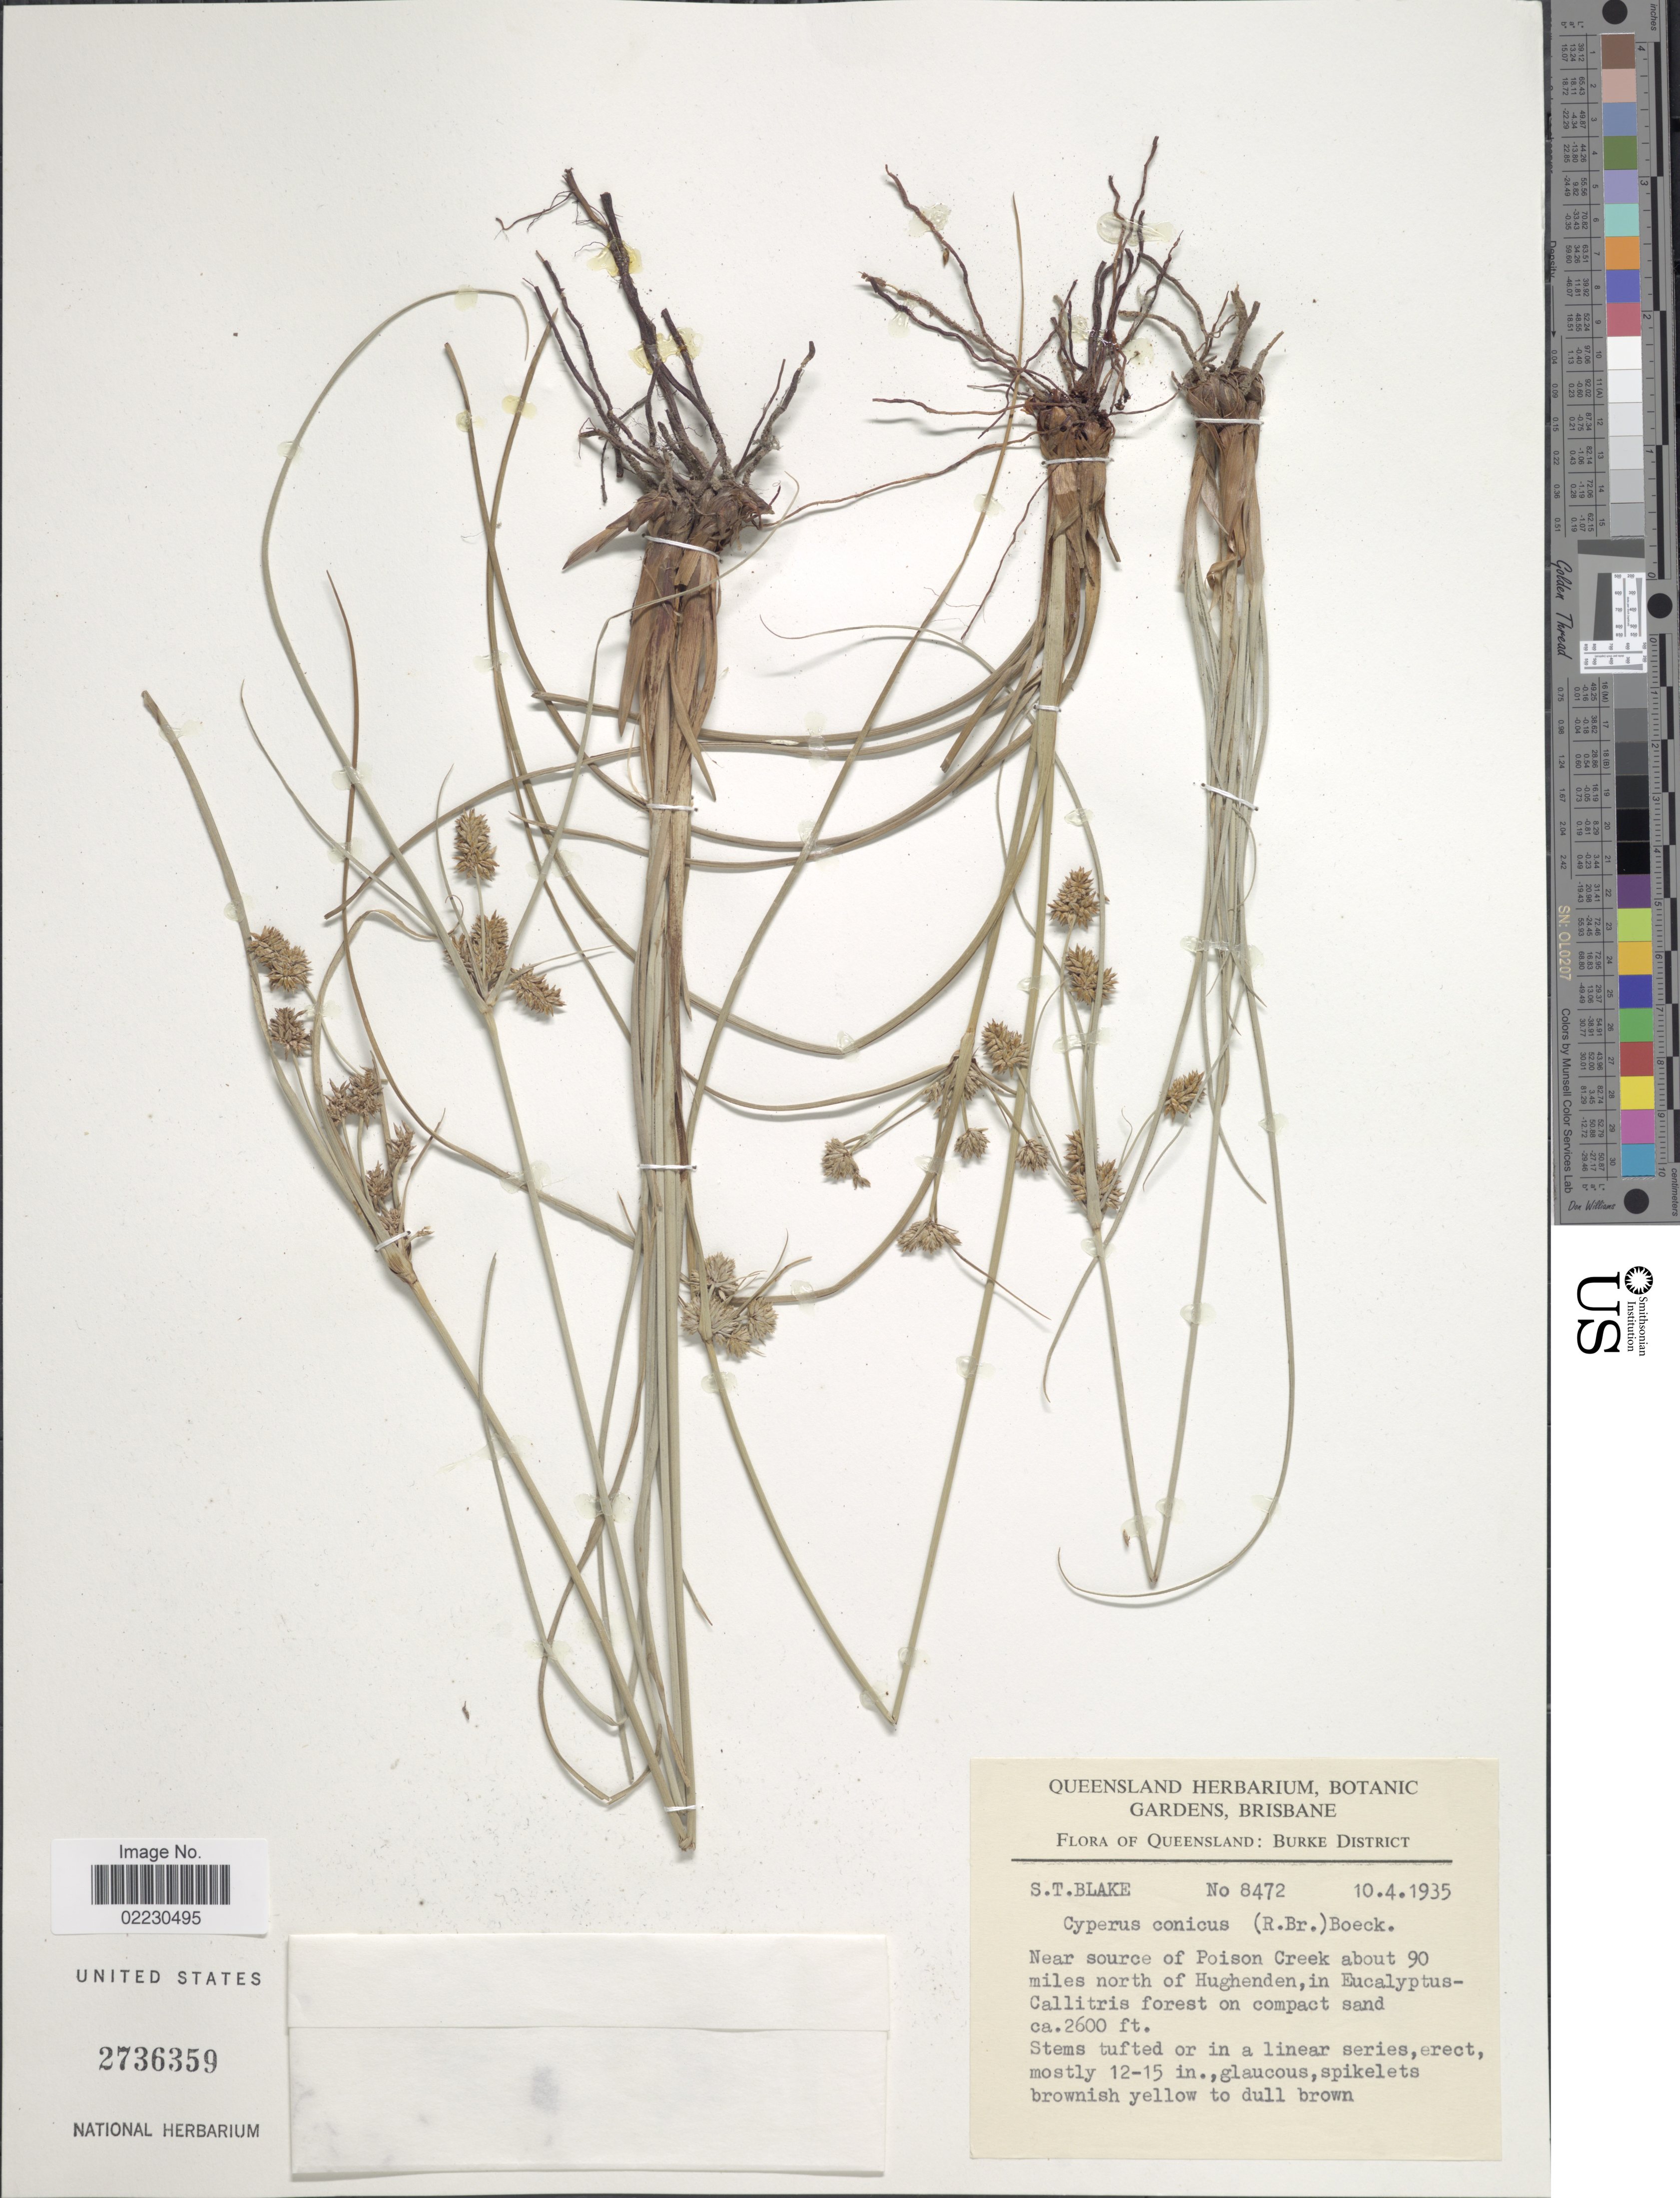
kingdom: Plantae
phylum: Tracheophyta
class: Liliopsida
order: Poales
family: Cyperaceae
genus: Cyperus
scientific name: Cyperus conicus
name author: (R. Br.) Boeckeler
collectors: S. T. Blake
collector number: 8472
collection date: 1935-04-10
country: Australia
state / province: Queensland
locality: Burke District, Near source of Poison Creek about 90 miles north of Hughenden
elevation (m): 792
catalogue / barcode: US 2736359